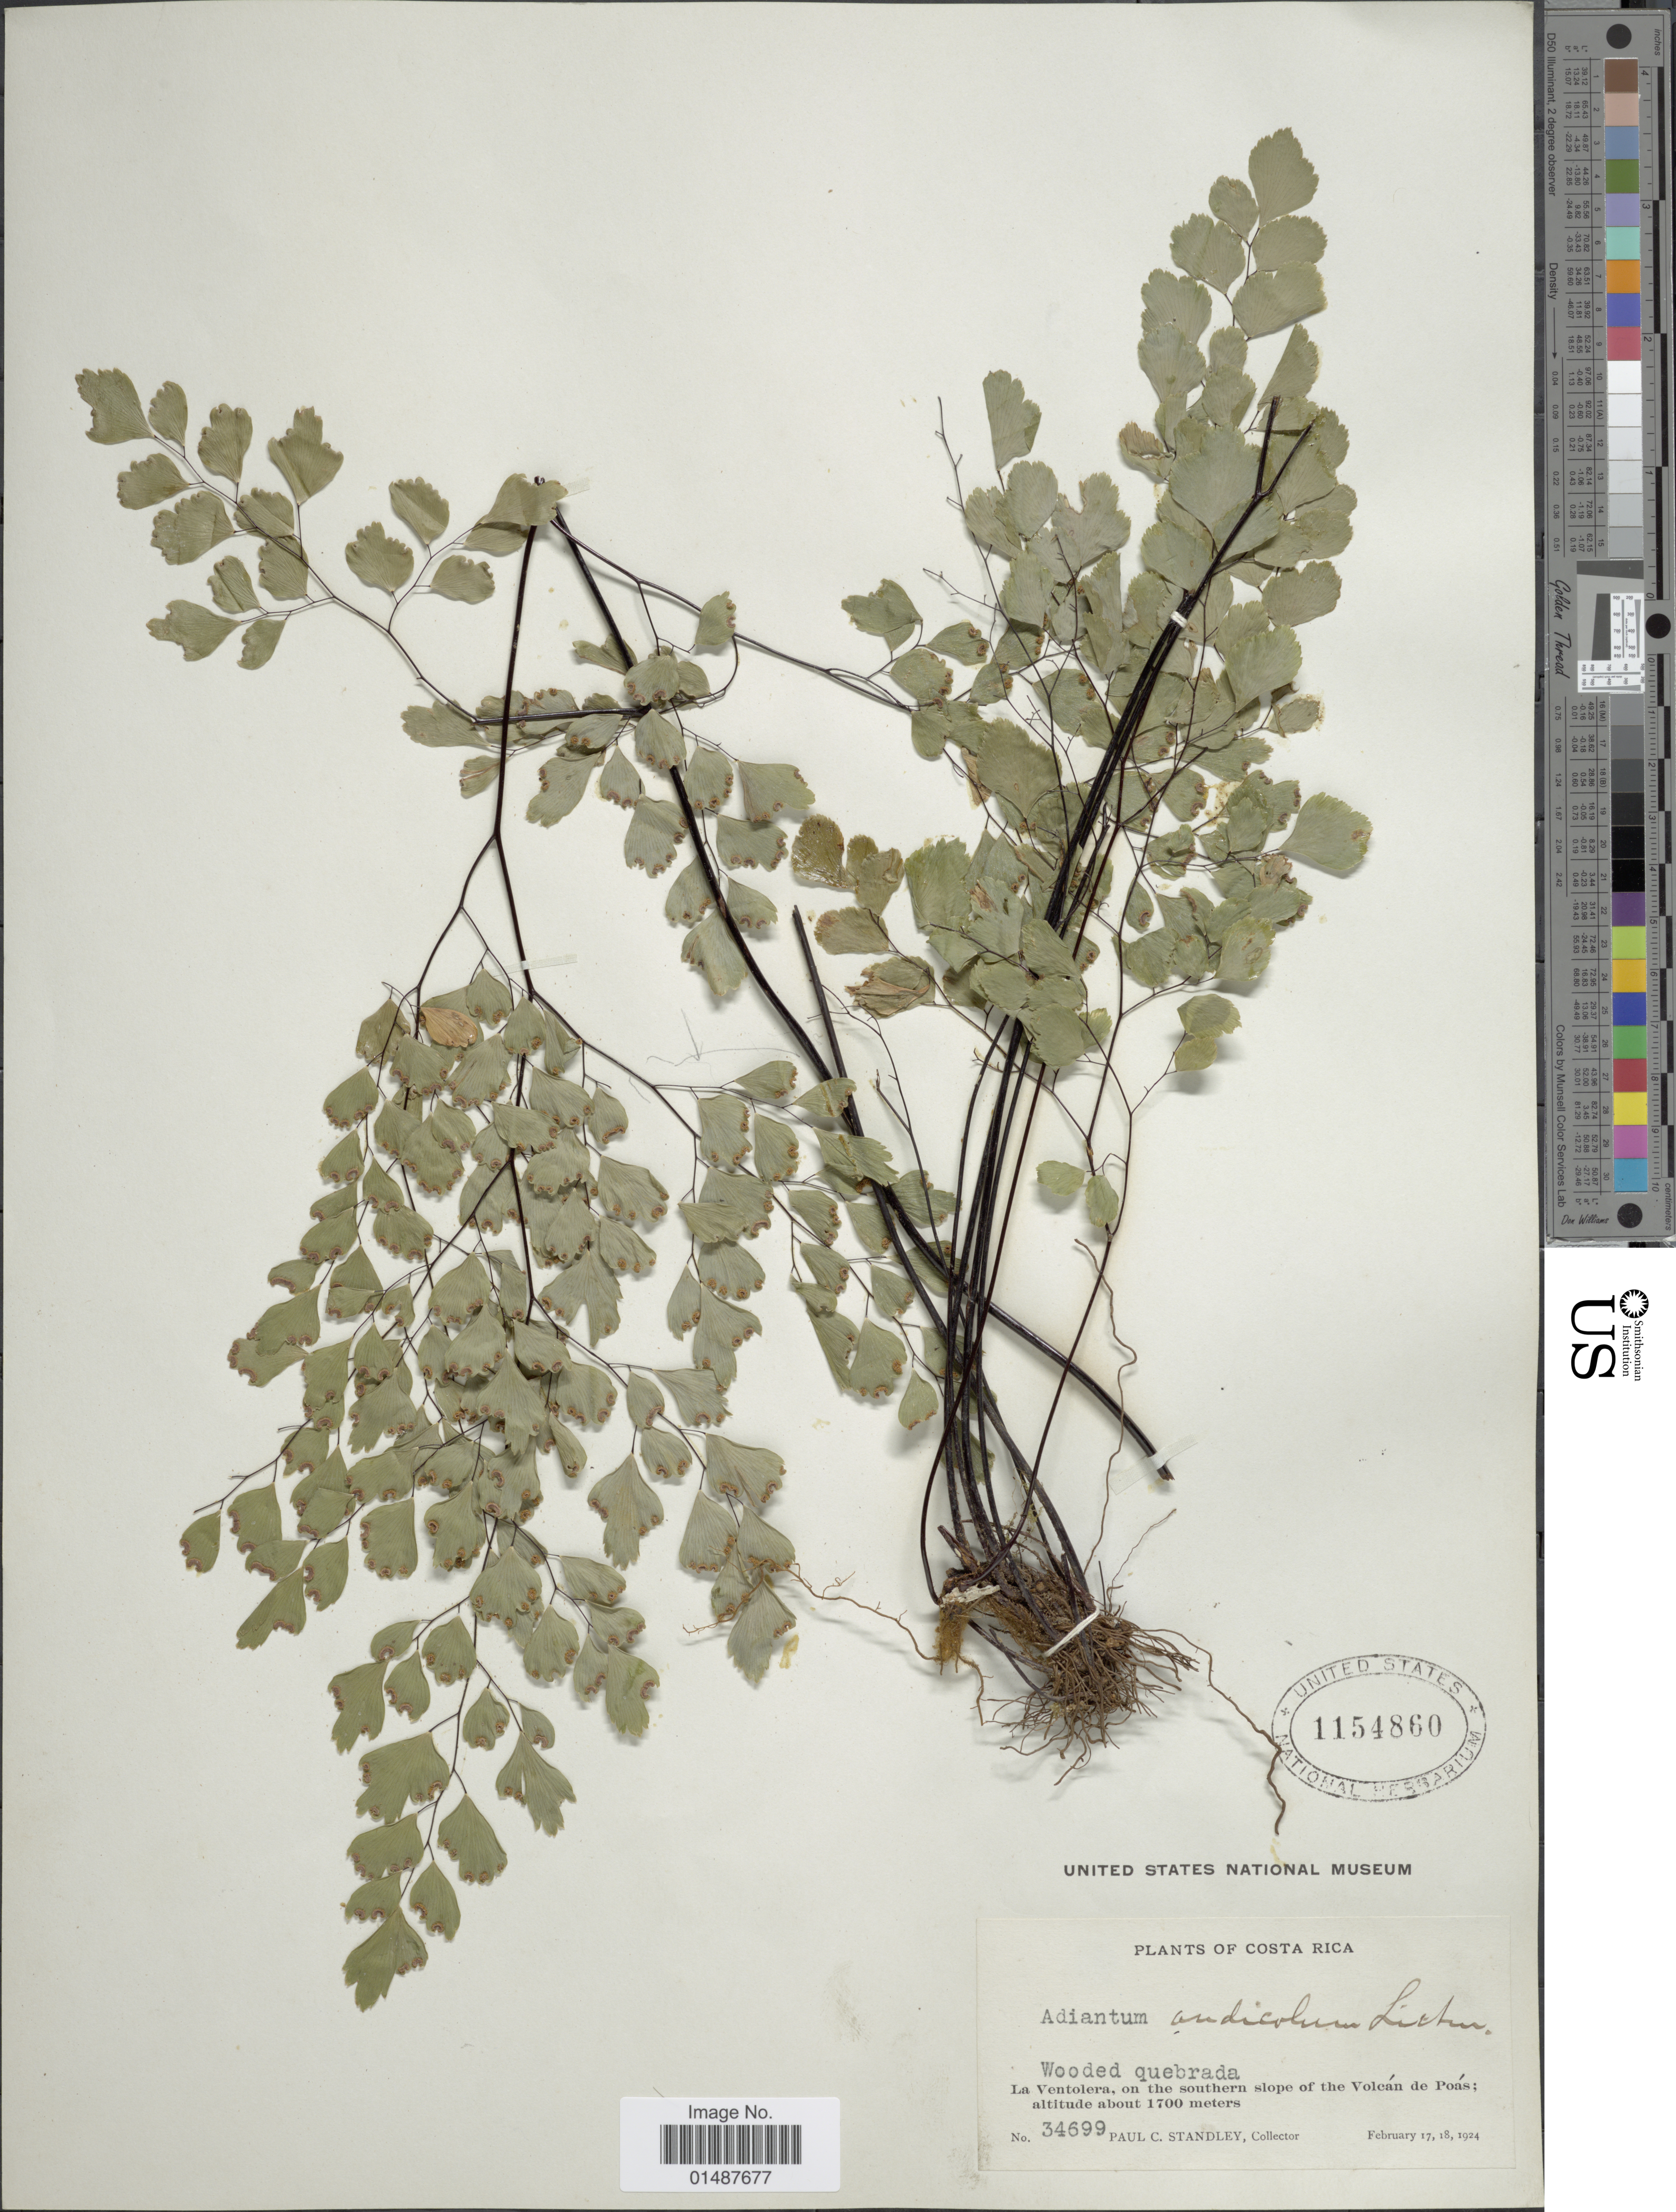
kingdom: Plantae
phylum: Tracheophyta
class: Polypodiopsida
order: Polypodiales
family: Pteridaceae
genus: Adiantum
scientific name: Adiantum andicola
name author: Liebm.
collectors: P. C. Standley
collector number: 34699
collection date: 1924-02-17/1924-02-18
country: Costa Rica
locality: La Ventolera, on the southern slope of the Volcan de Poas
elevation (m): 1700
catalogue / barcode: US 1154860